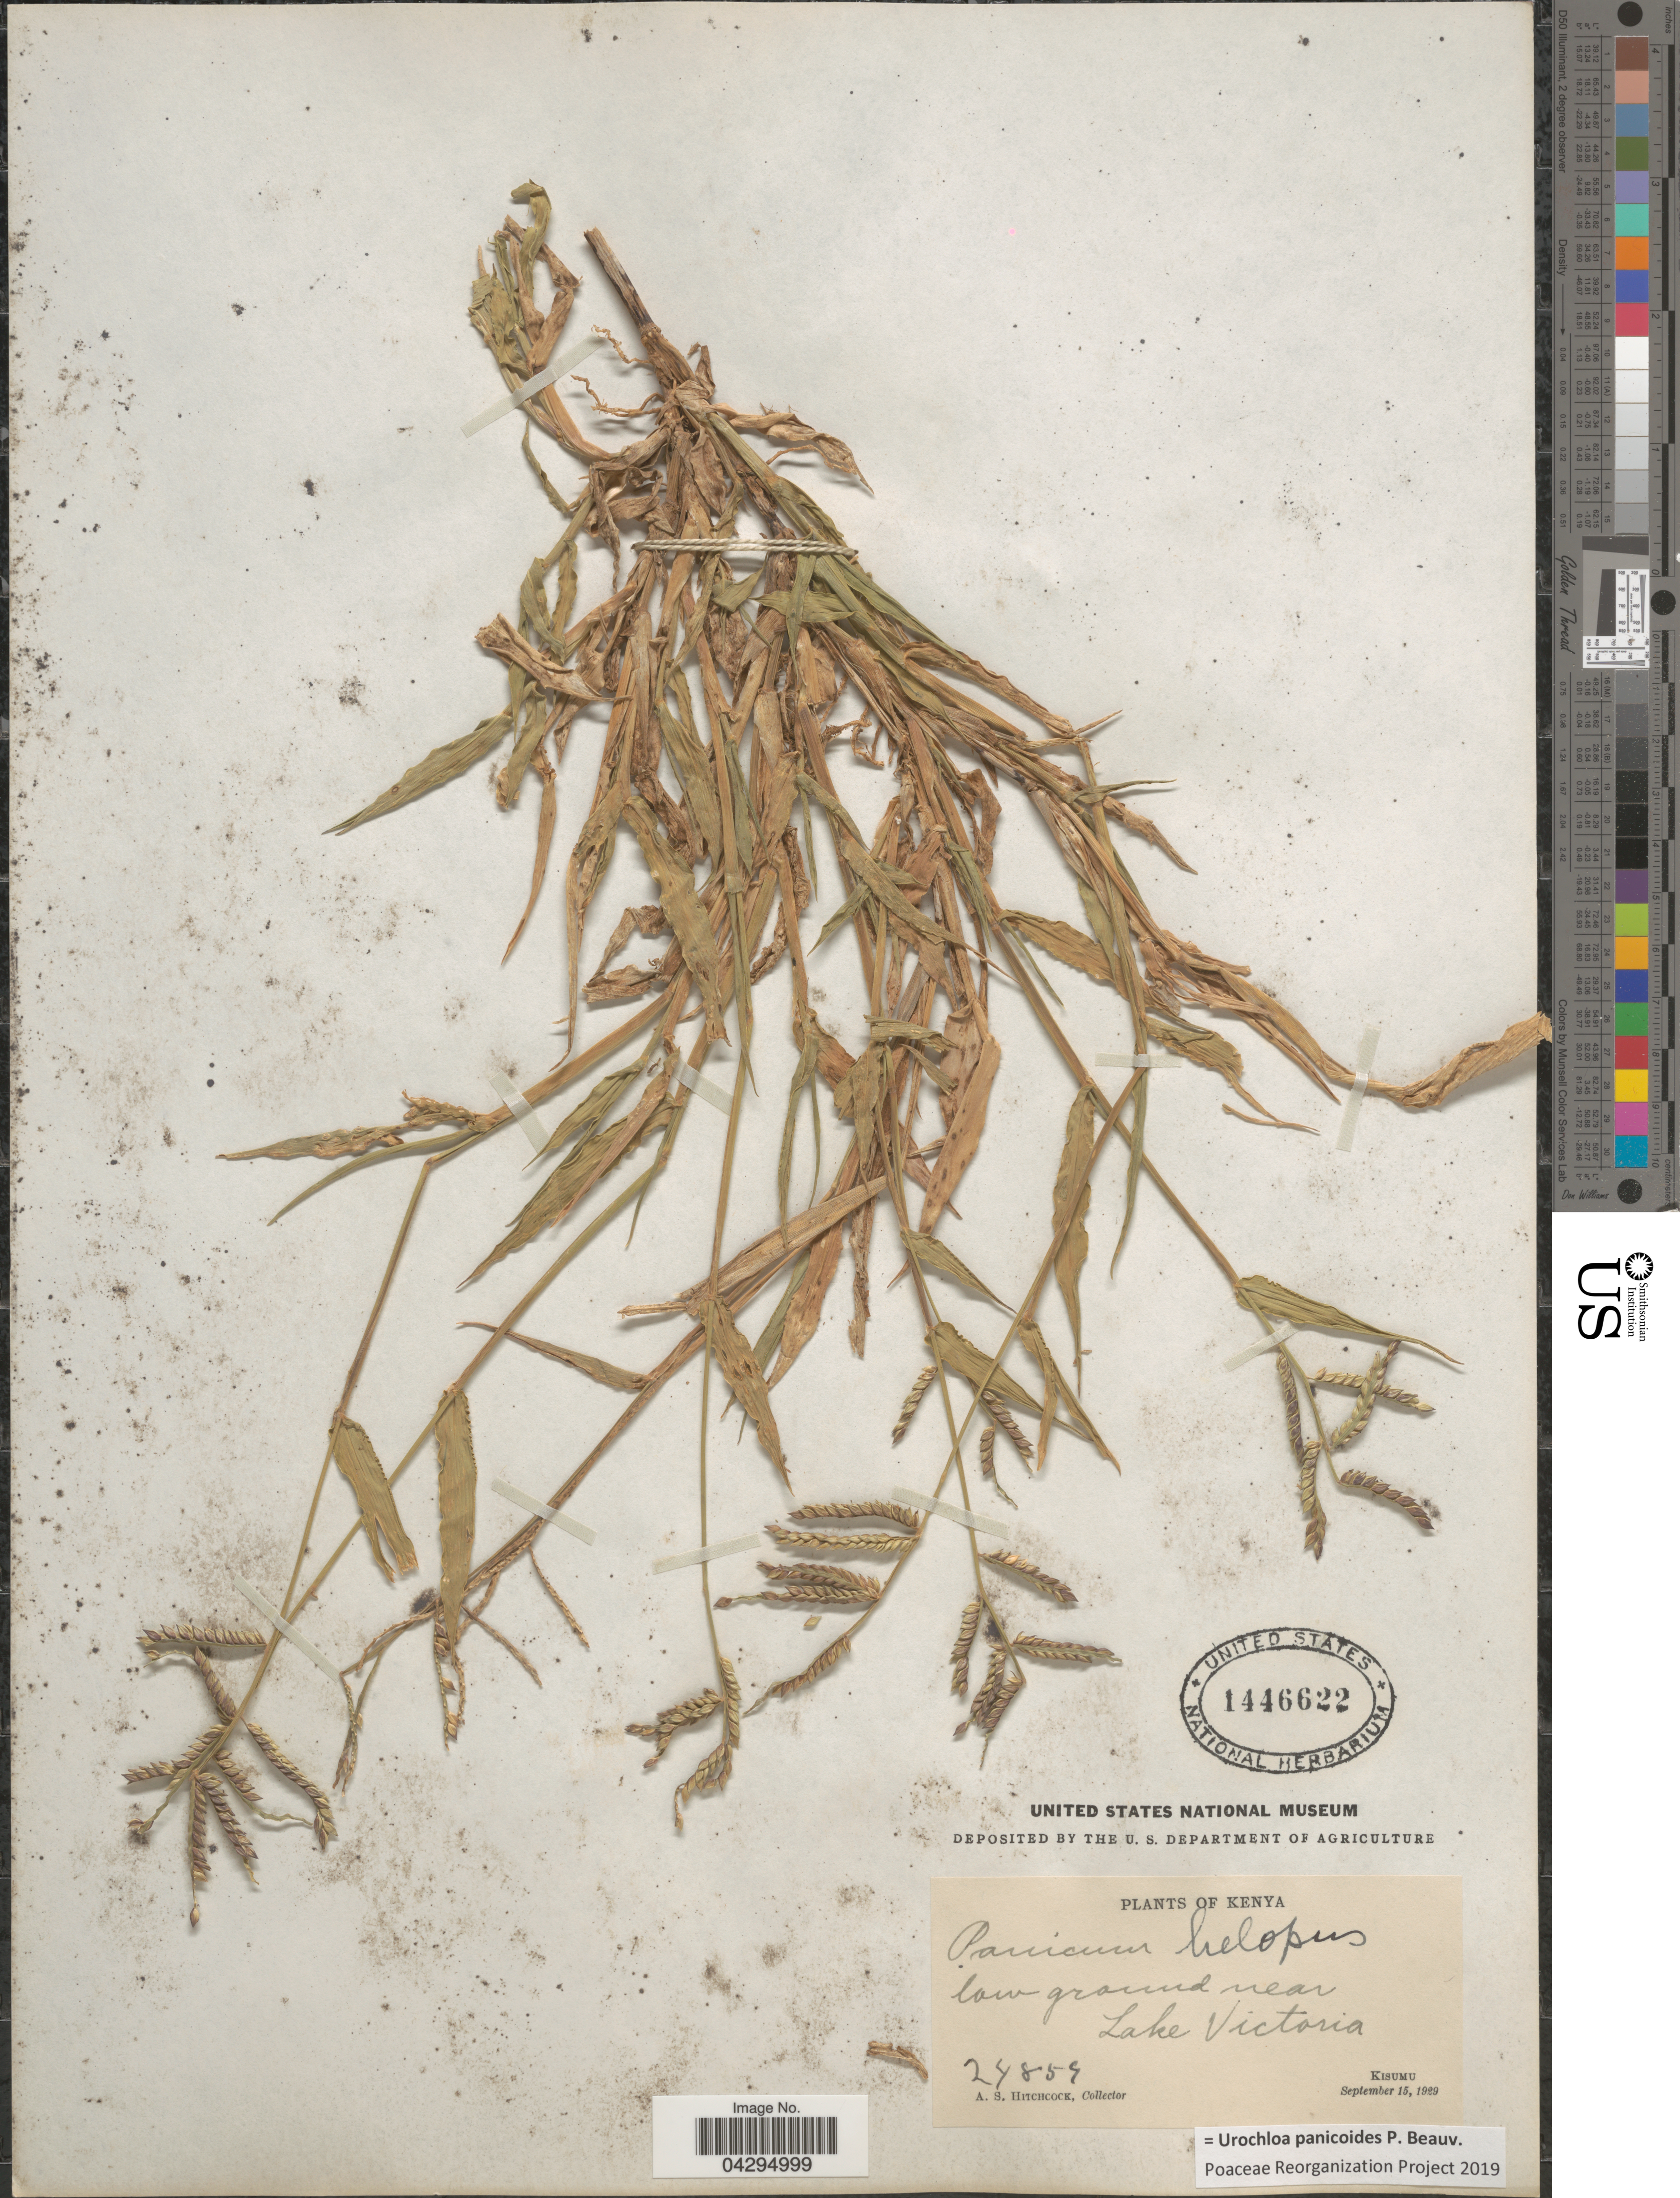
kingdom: Plantae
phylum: Tracheophyta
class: Liliopsida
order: Poales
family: Poaceae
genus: Urochloa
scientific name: Urochloa panicoides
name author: P. Beauv.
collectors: A. S. Hitchcock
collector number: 24859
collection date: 1929-09-15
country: Kenya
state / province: Kisumu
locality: Low ground near Lake Victoria. Kisumu.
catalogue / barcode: US 1446622